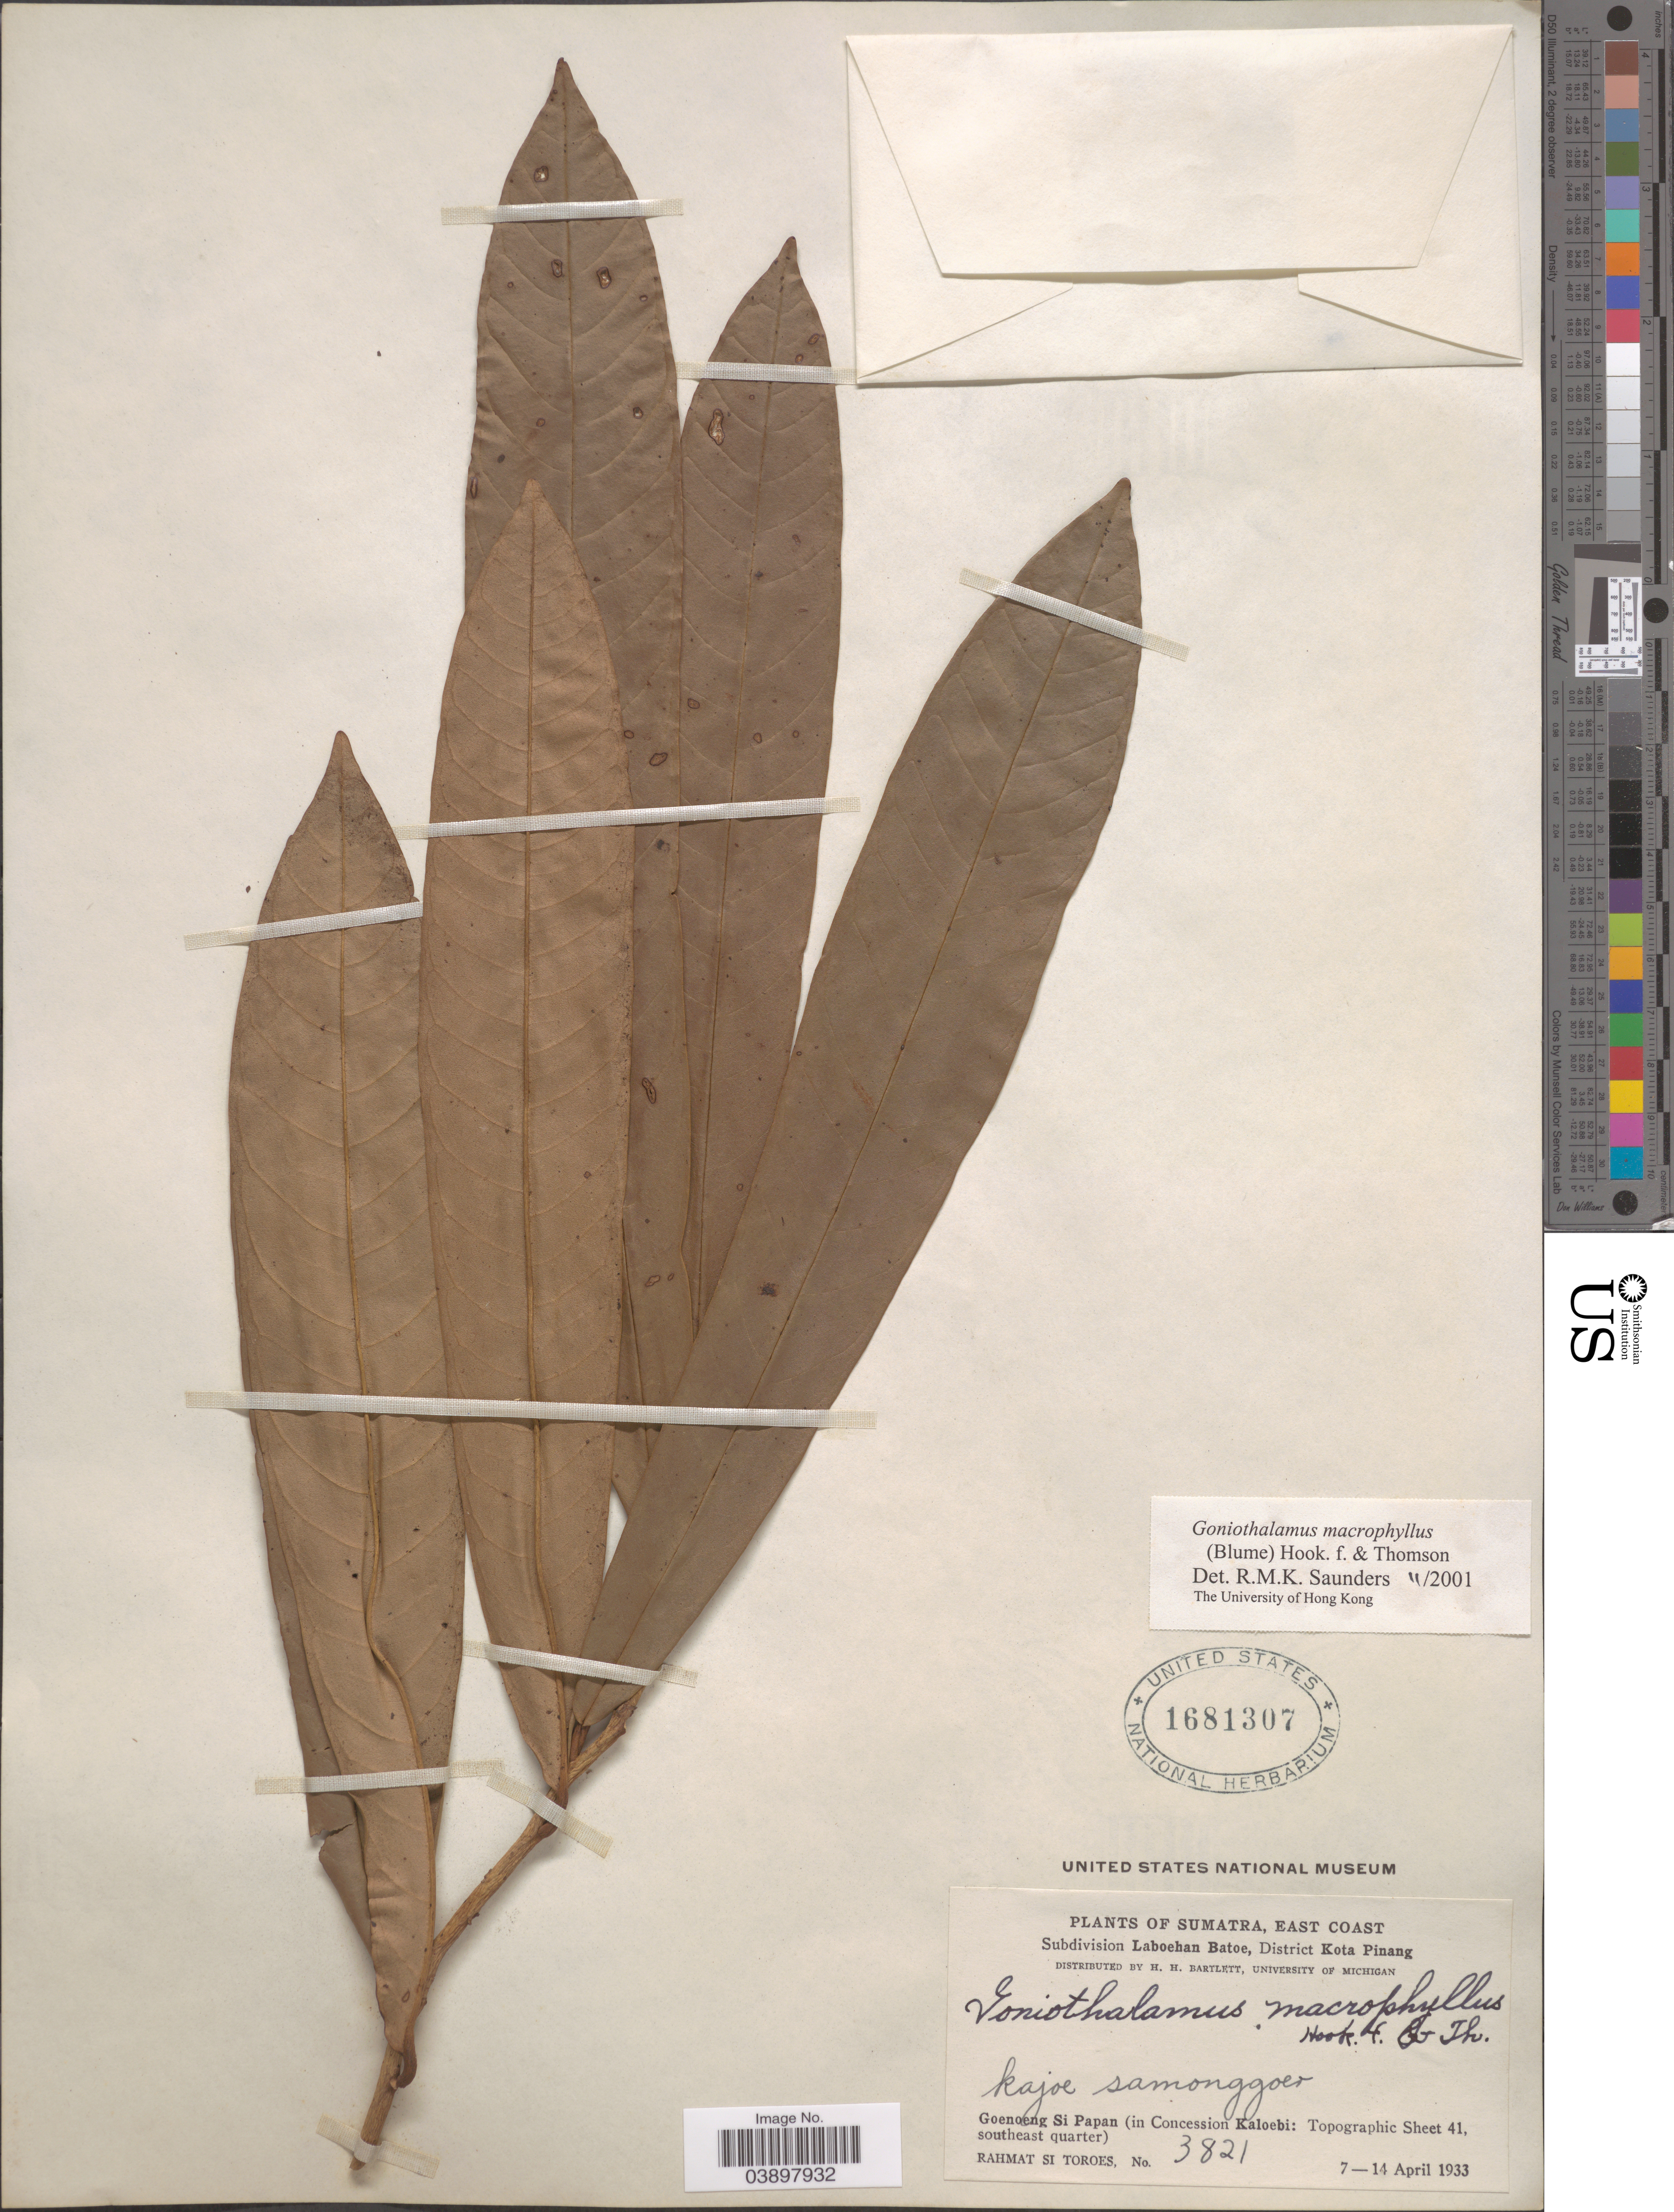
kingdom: Plantae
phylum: Tracheophyta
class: Magnoliopsida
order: Magnoliales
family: Annonaceae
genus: Goniothalamus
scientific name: Goniothalamus macrophyllus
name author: Hook. f. & Thoms.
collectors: Rahmat Si Boeea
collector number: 3821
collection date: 1933-04-07/1933-04-14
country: Indonesia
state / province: Sumatra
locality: East Coast. Subdivision Laboehan Batoe, District Kota Pinang. Goenoeng Si Papan (in Concession Kaloebi: Topographic Sheet 41, southeast quarter).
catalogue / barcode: US 1681307